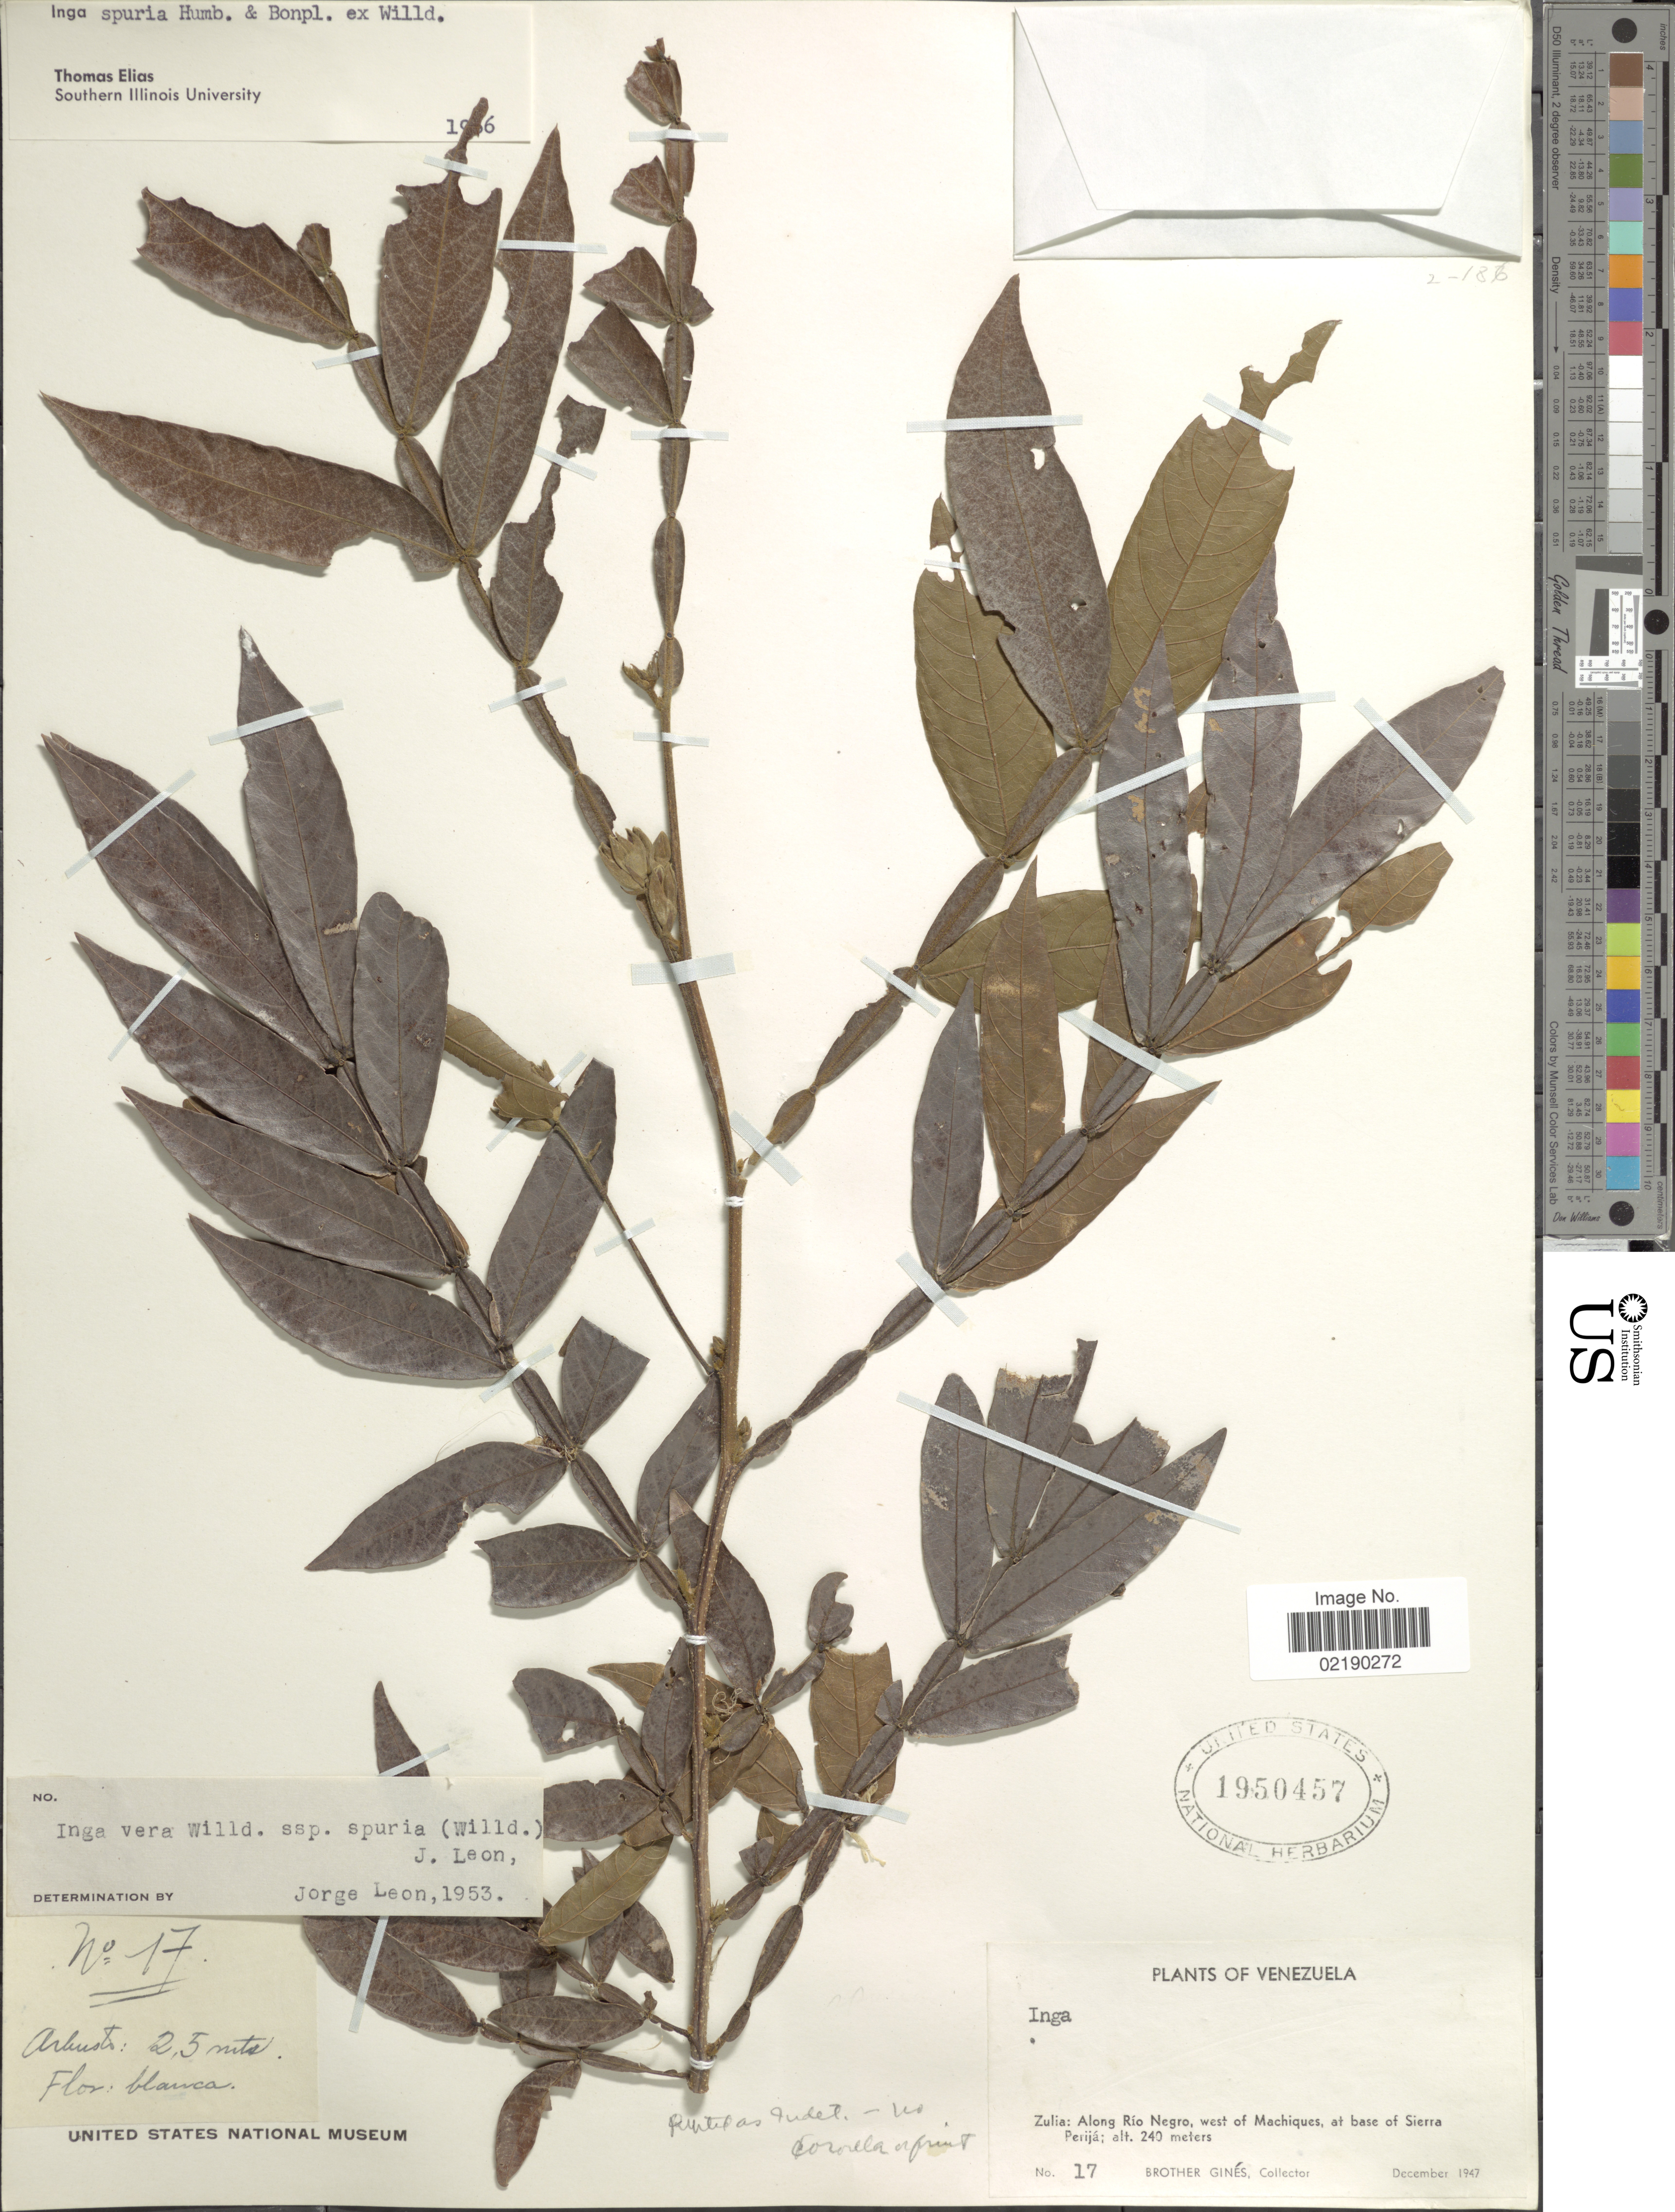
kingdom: Plantae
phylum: Tracheophyta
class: Magnoliopsida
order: Fabales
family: Fabaceae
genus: Inga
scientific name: Inga vera subsp. vera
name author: Willd.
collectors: Bro. Gines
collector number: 17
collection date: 1947-12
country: Venezuela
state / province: Zulia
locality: Along Rio Negro, west of Machiques, at base of Sierra Perija.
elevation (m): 240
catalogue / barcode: US 1950457